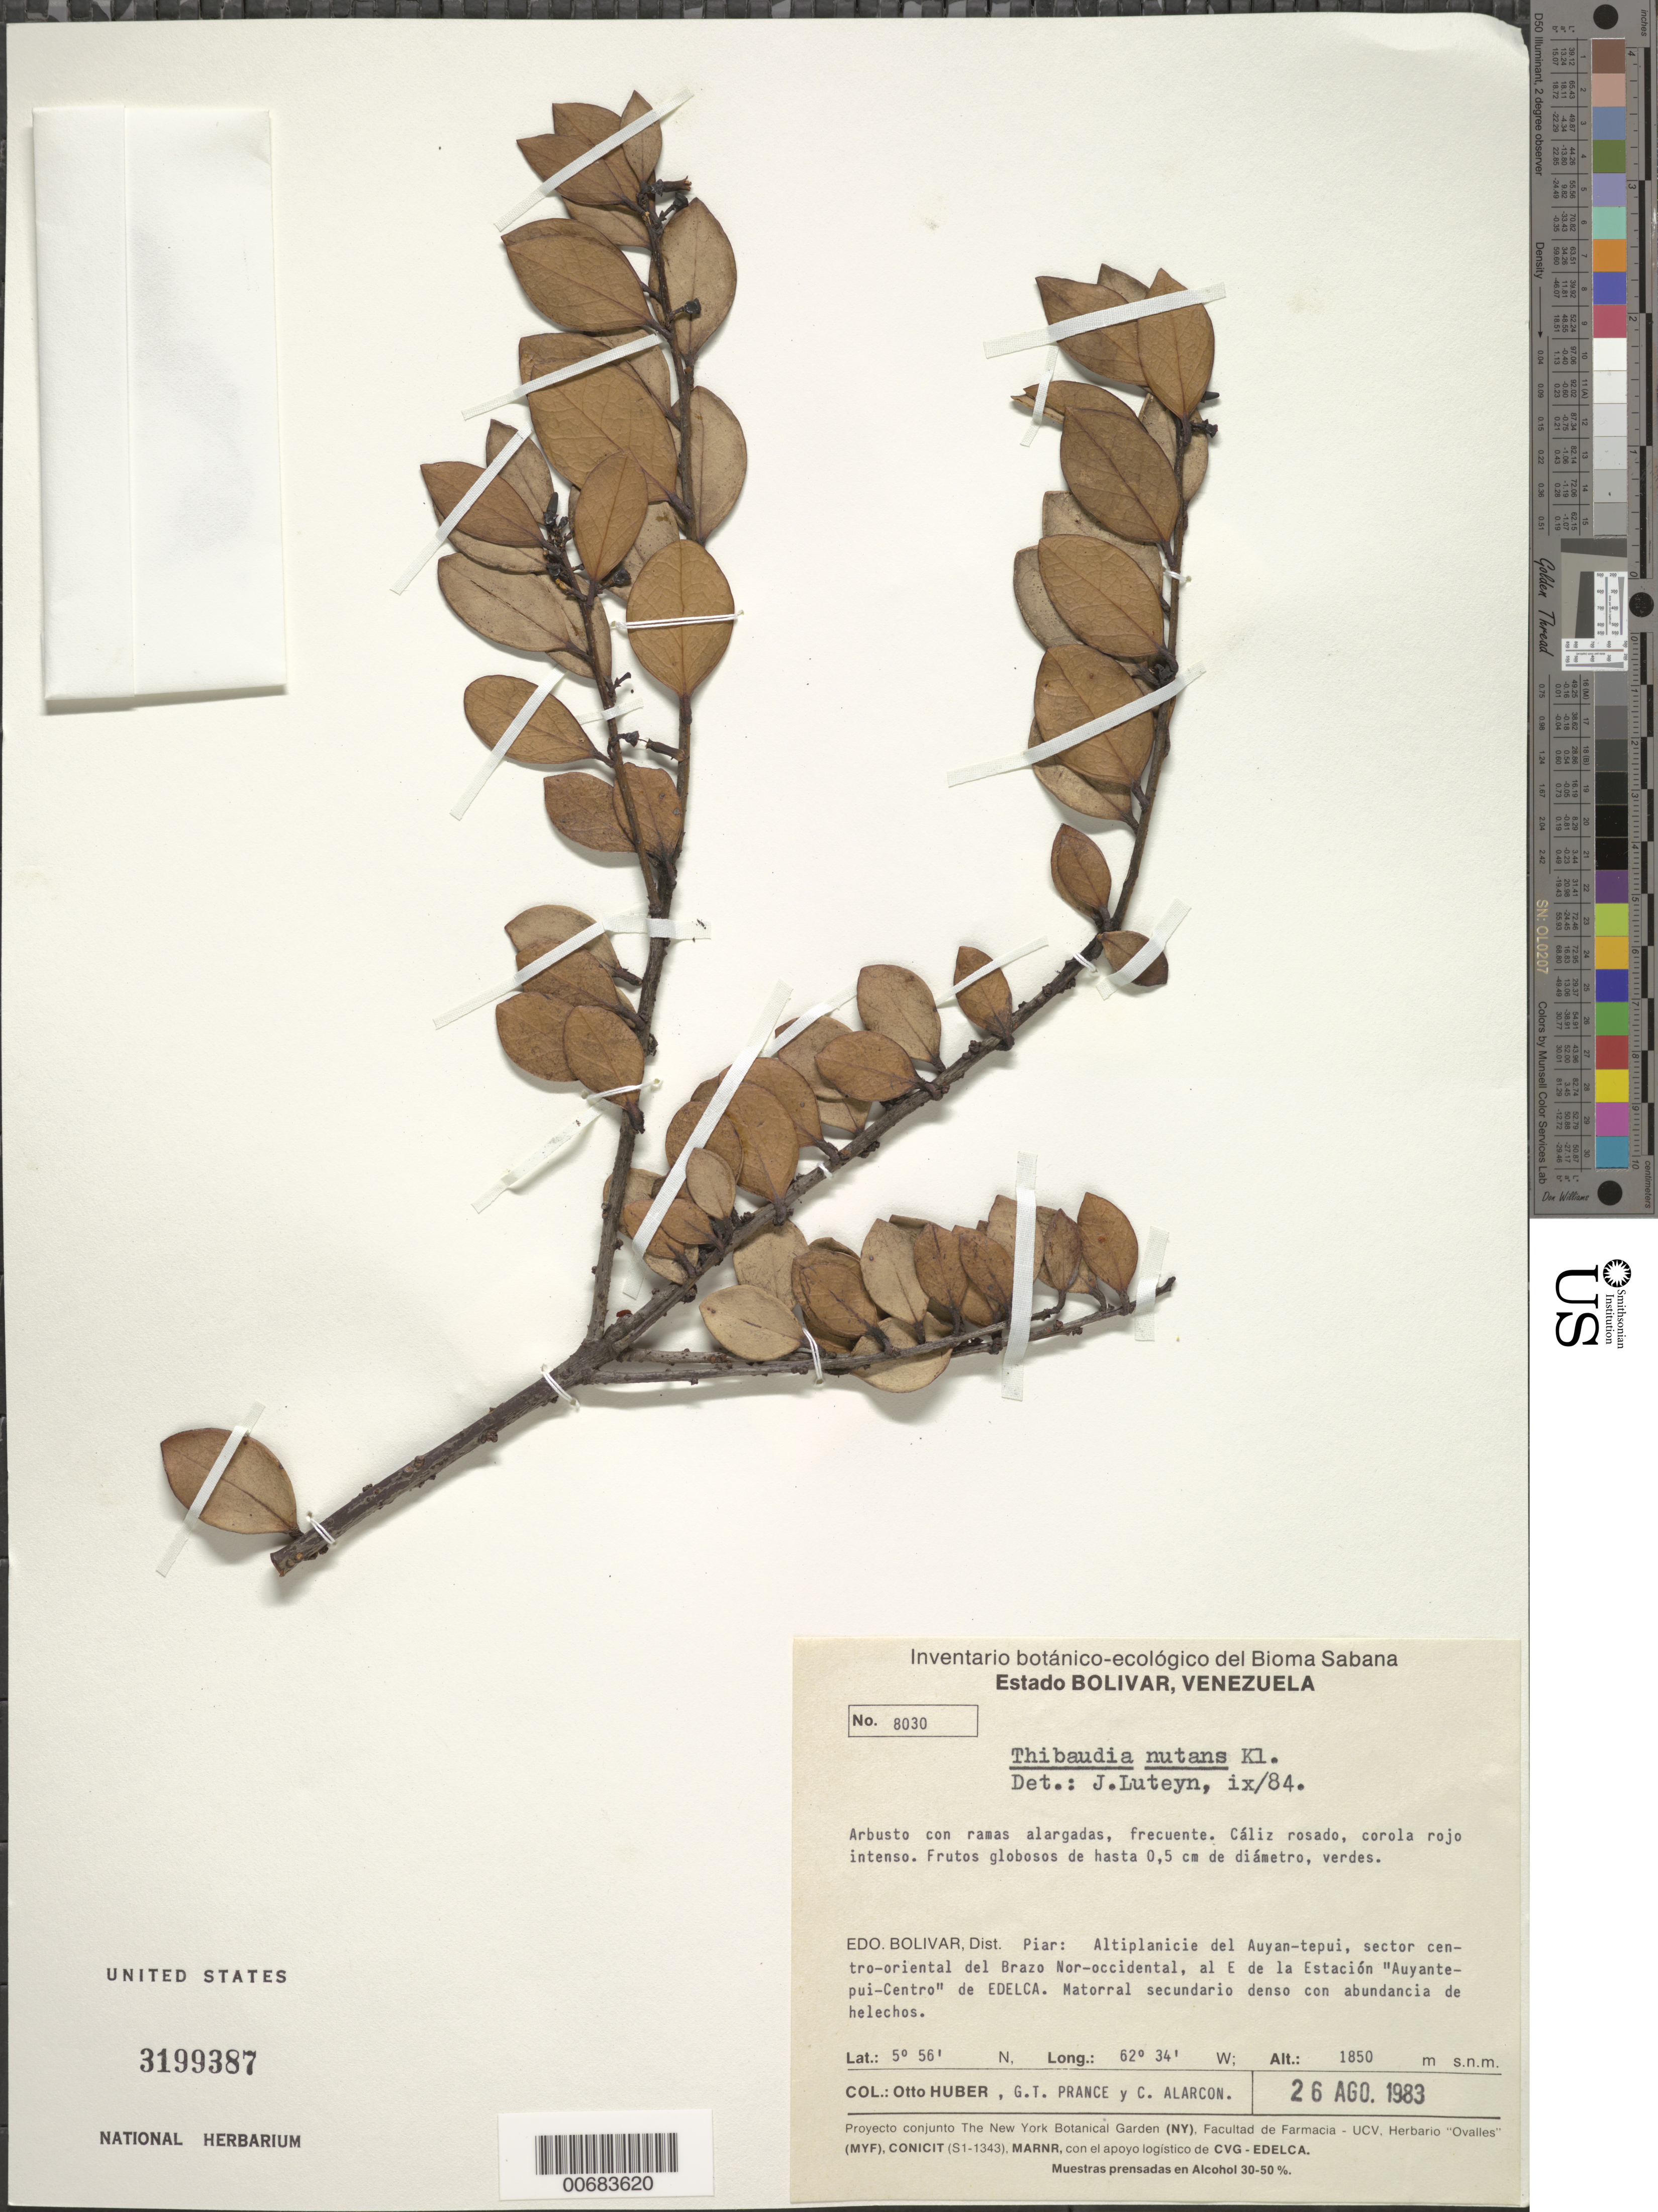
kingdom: Plantae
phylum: Tracheophyta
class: Magnoliopsida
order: Ericales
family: Ericaceae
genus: Thibaudia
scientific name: Thibaudia nutans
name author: Klotzsch ex Mansf.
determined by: Luteyn, J. L.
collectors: O. Huber, G. T. Prance & C. Alarcon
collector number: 8030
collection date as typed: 26-Aug-83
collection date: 1983-08-26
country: Venezuela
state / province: Bolívar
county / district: Piar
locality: Auyan-tepuí, sector centro-oriental del Brazo Nor-occidental, al E de la Estacion "Auyantepuí-Centro" de EDELCA.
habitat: Matorral secundario denso con abundancia de helechos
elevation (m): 1850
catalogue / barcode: US 3199387